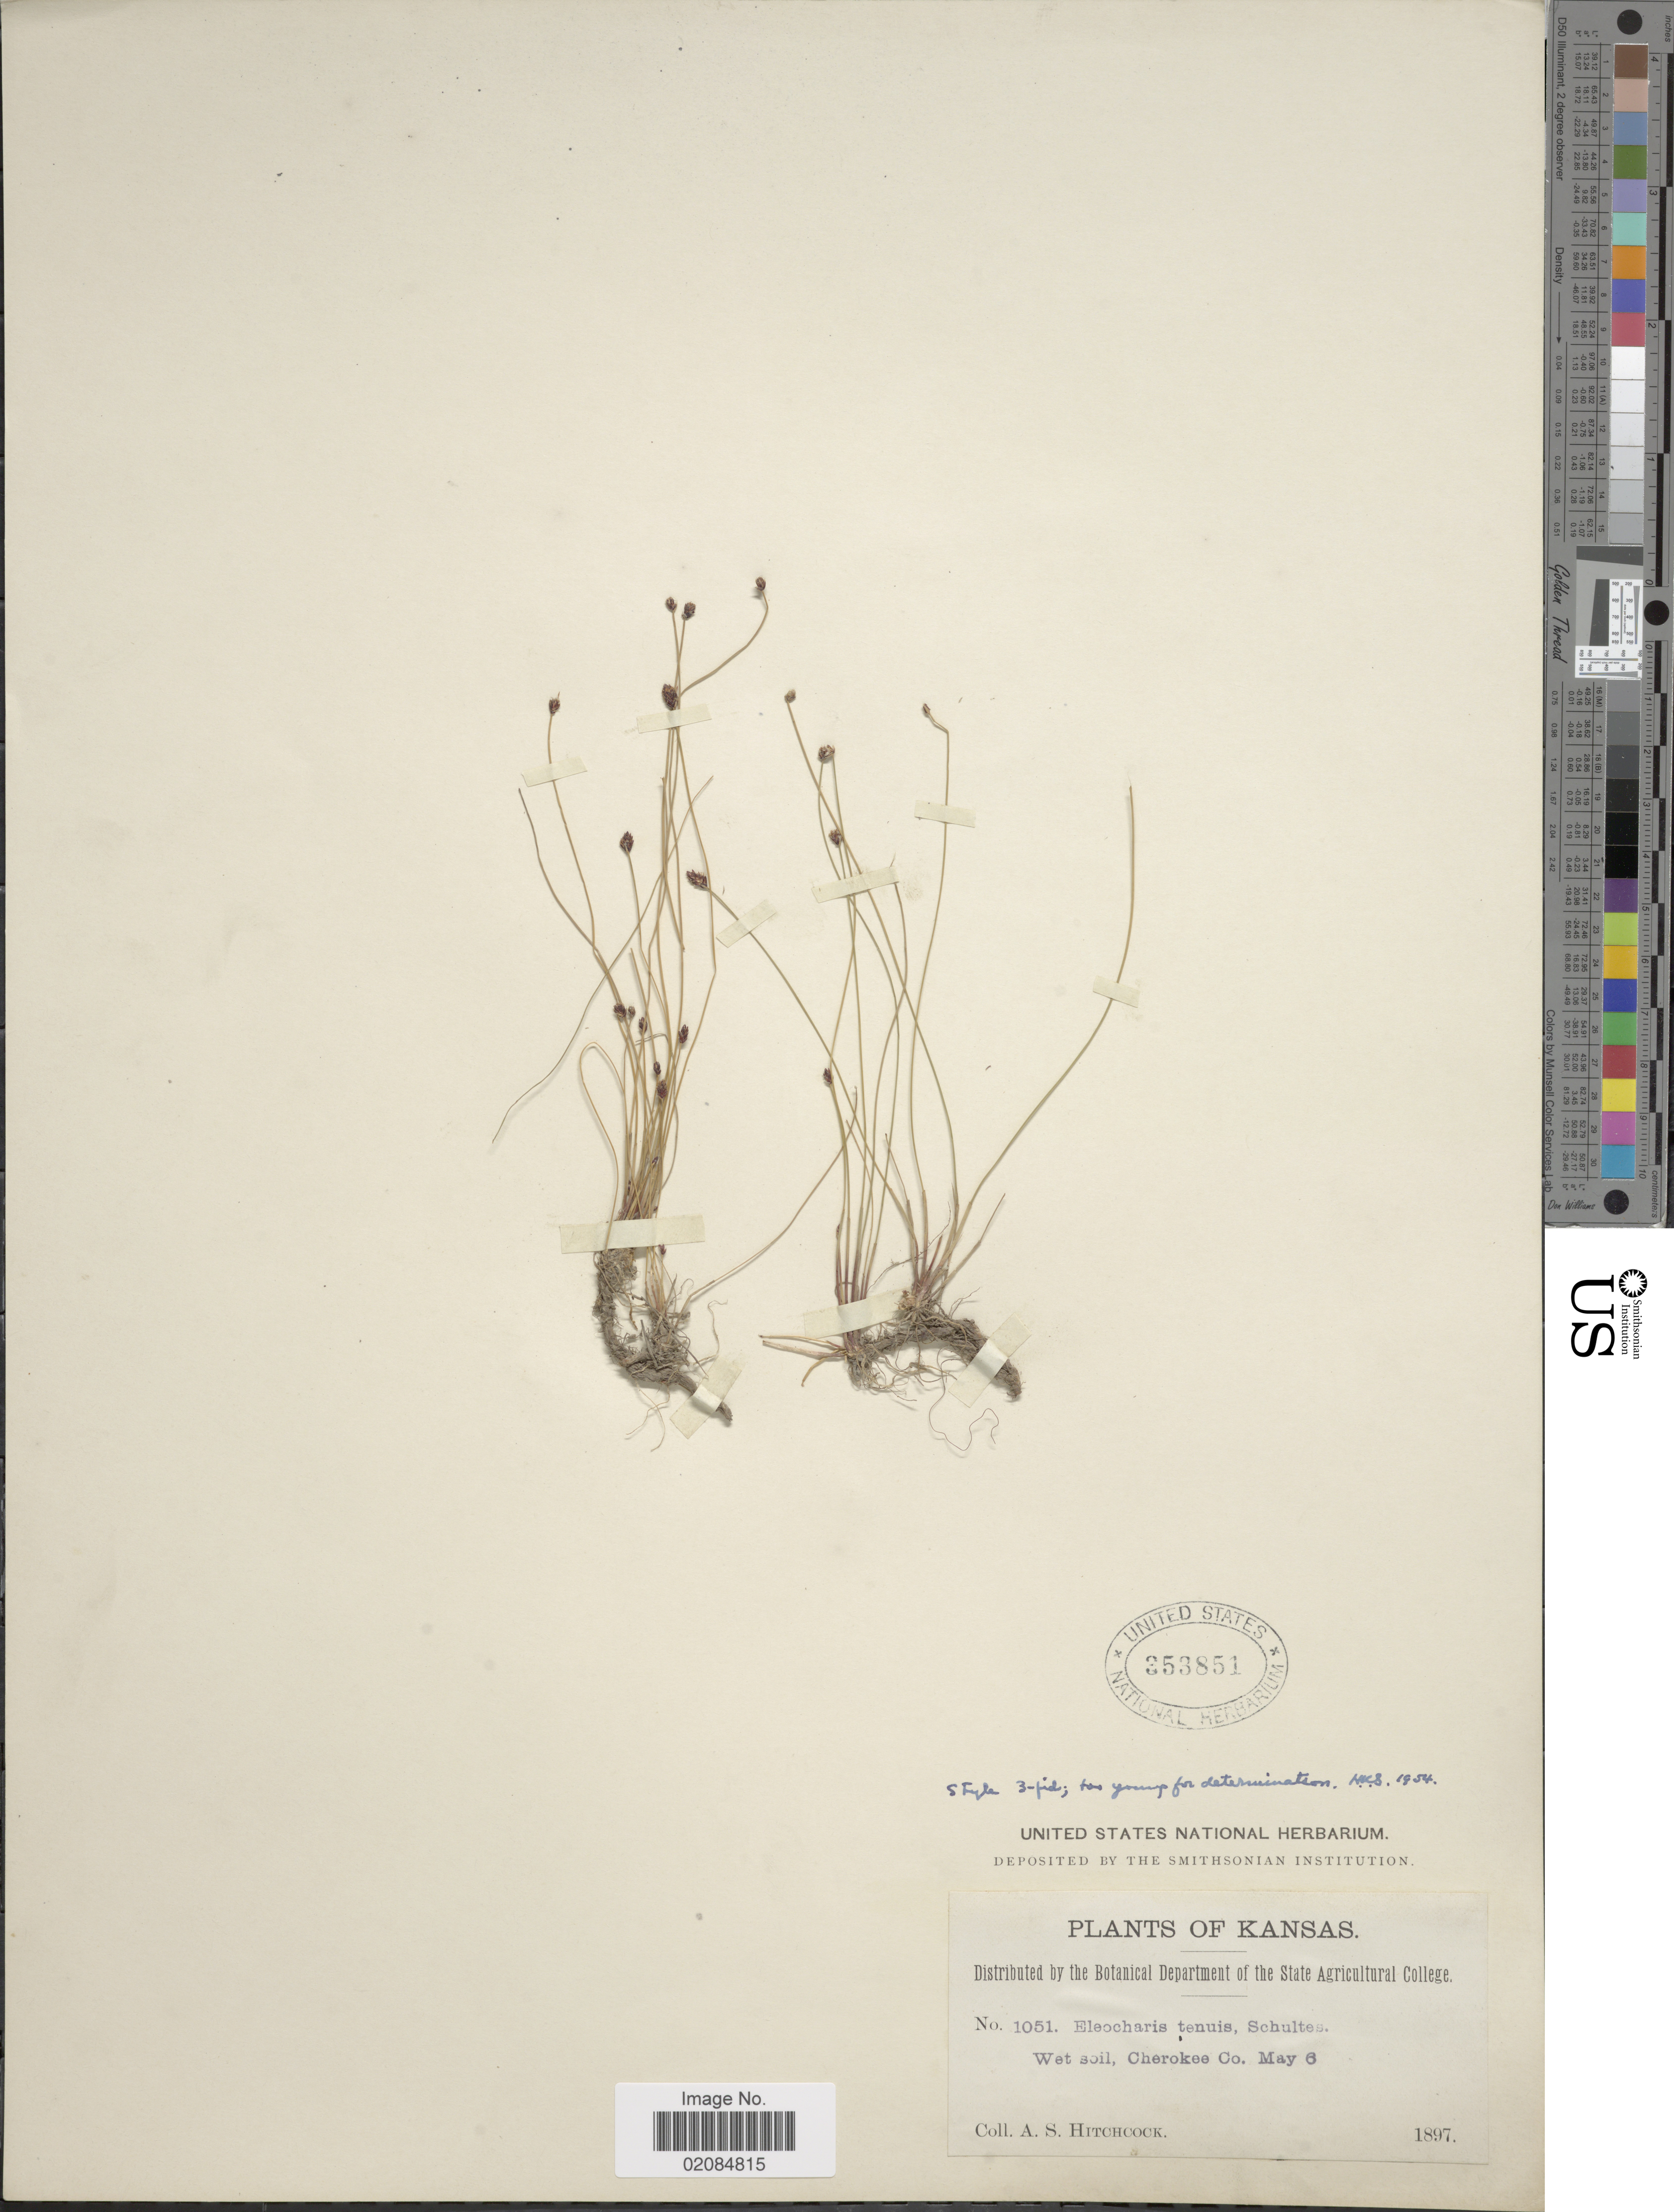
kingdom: Plantae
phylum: Tracheophyta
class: Liliopsida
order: Poales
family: Cyperaceae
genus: Eleocharis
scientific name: Eleocharis tenuis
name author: (Willd.) Schult.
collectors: A. S. Hitchcock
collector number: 1051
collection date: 1897-05-06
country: United States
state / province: Kansas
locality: Wet soil, Cherokee Co.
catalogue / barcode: US 353851